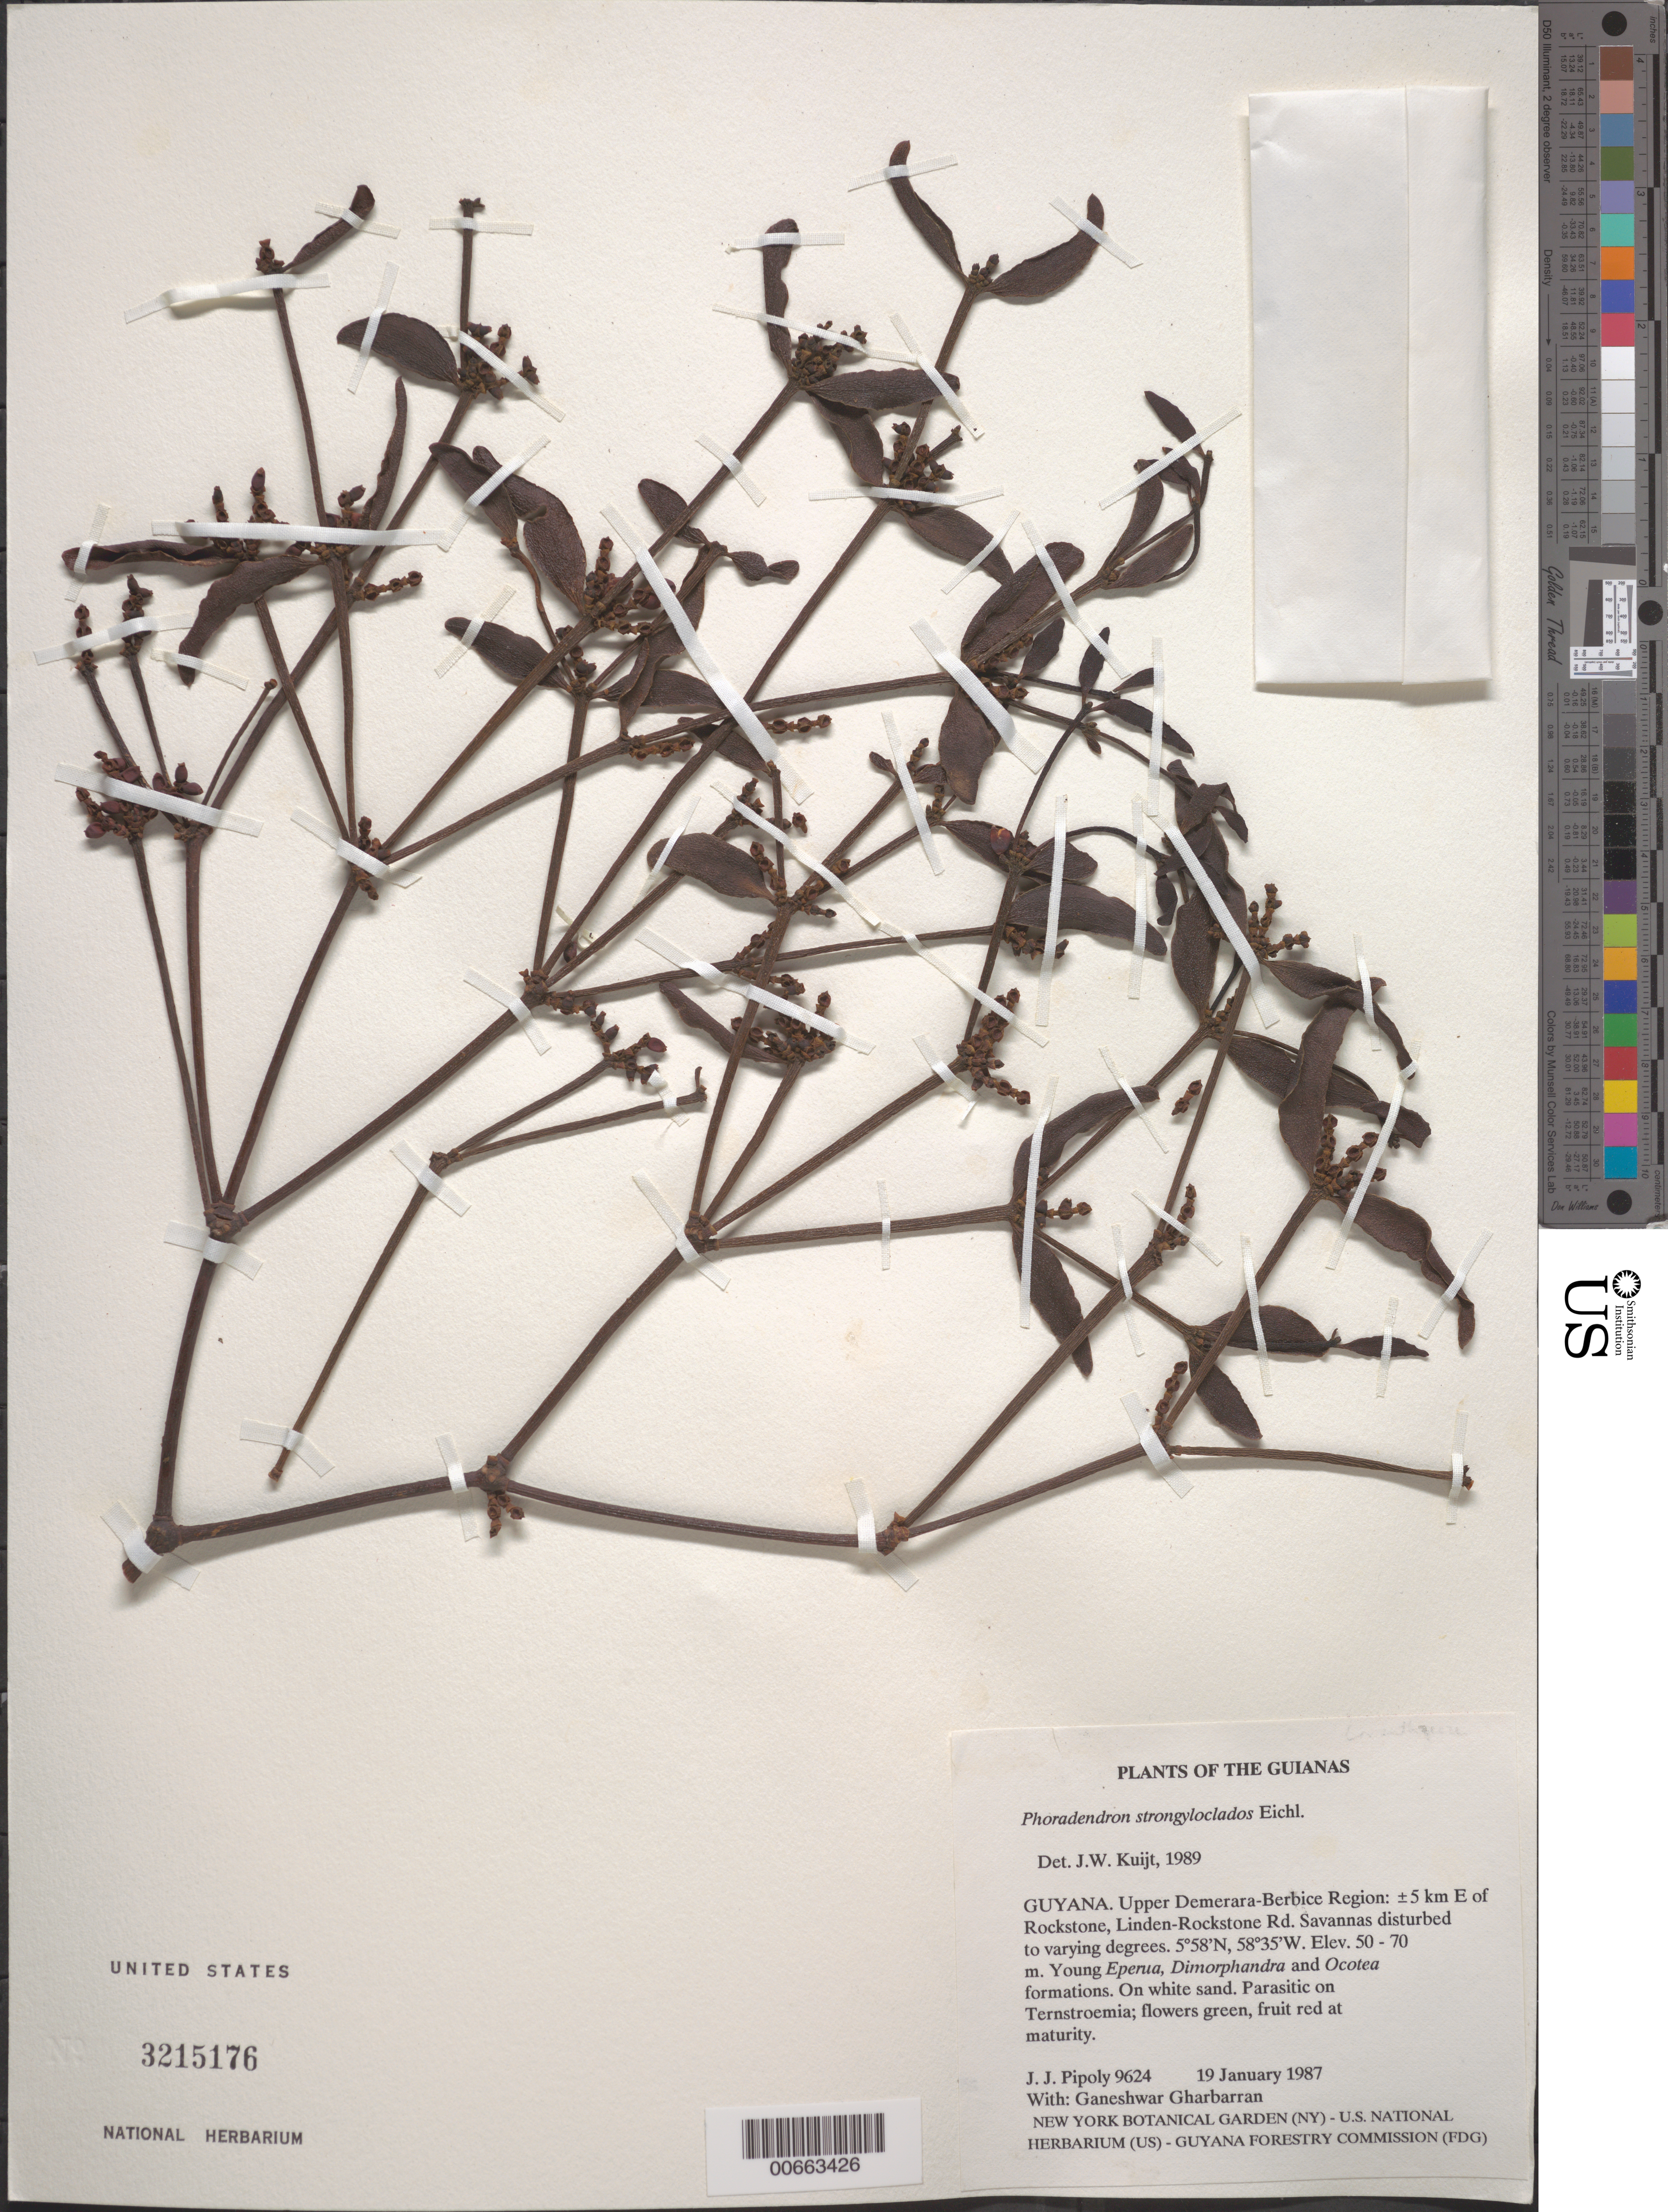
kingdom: Plantae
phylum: Tracheophyta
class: Magnoliopsida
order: Santalales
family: Viscaceae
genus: Phoradendron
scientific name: Phoradendron strongyloclados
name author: Eichler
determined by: Kuijt, Job, (CANADA)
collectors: J. J. Pipoly & G. Gharbarran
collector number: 9624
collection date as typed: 19 January 1987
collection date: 1987-01-19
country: Guyana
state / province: U. Demerara-Berbice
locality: ±5 km E of Rockstone, Linden-Rockstone Rd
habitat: Savannas disturbed to varying degrees. Young Eperua, Dimorphandra and Ocotea formations. On white sand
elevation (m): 50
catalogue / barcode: US 3215176